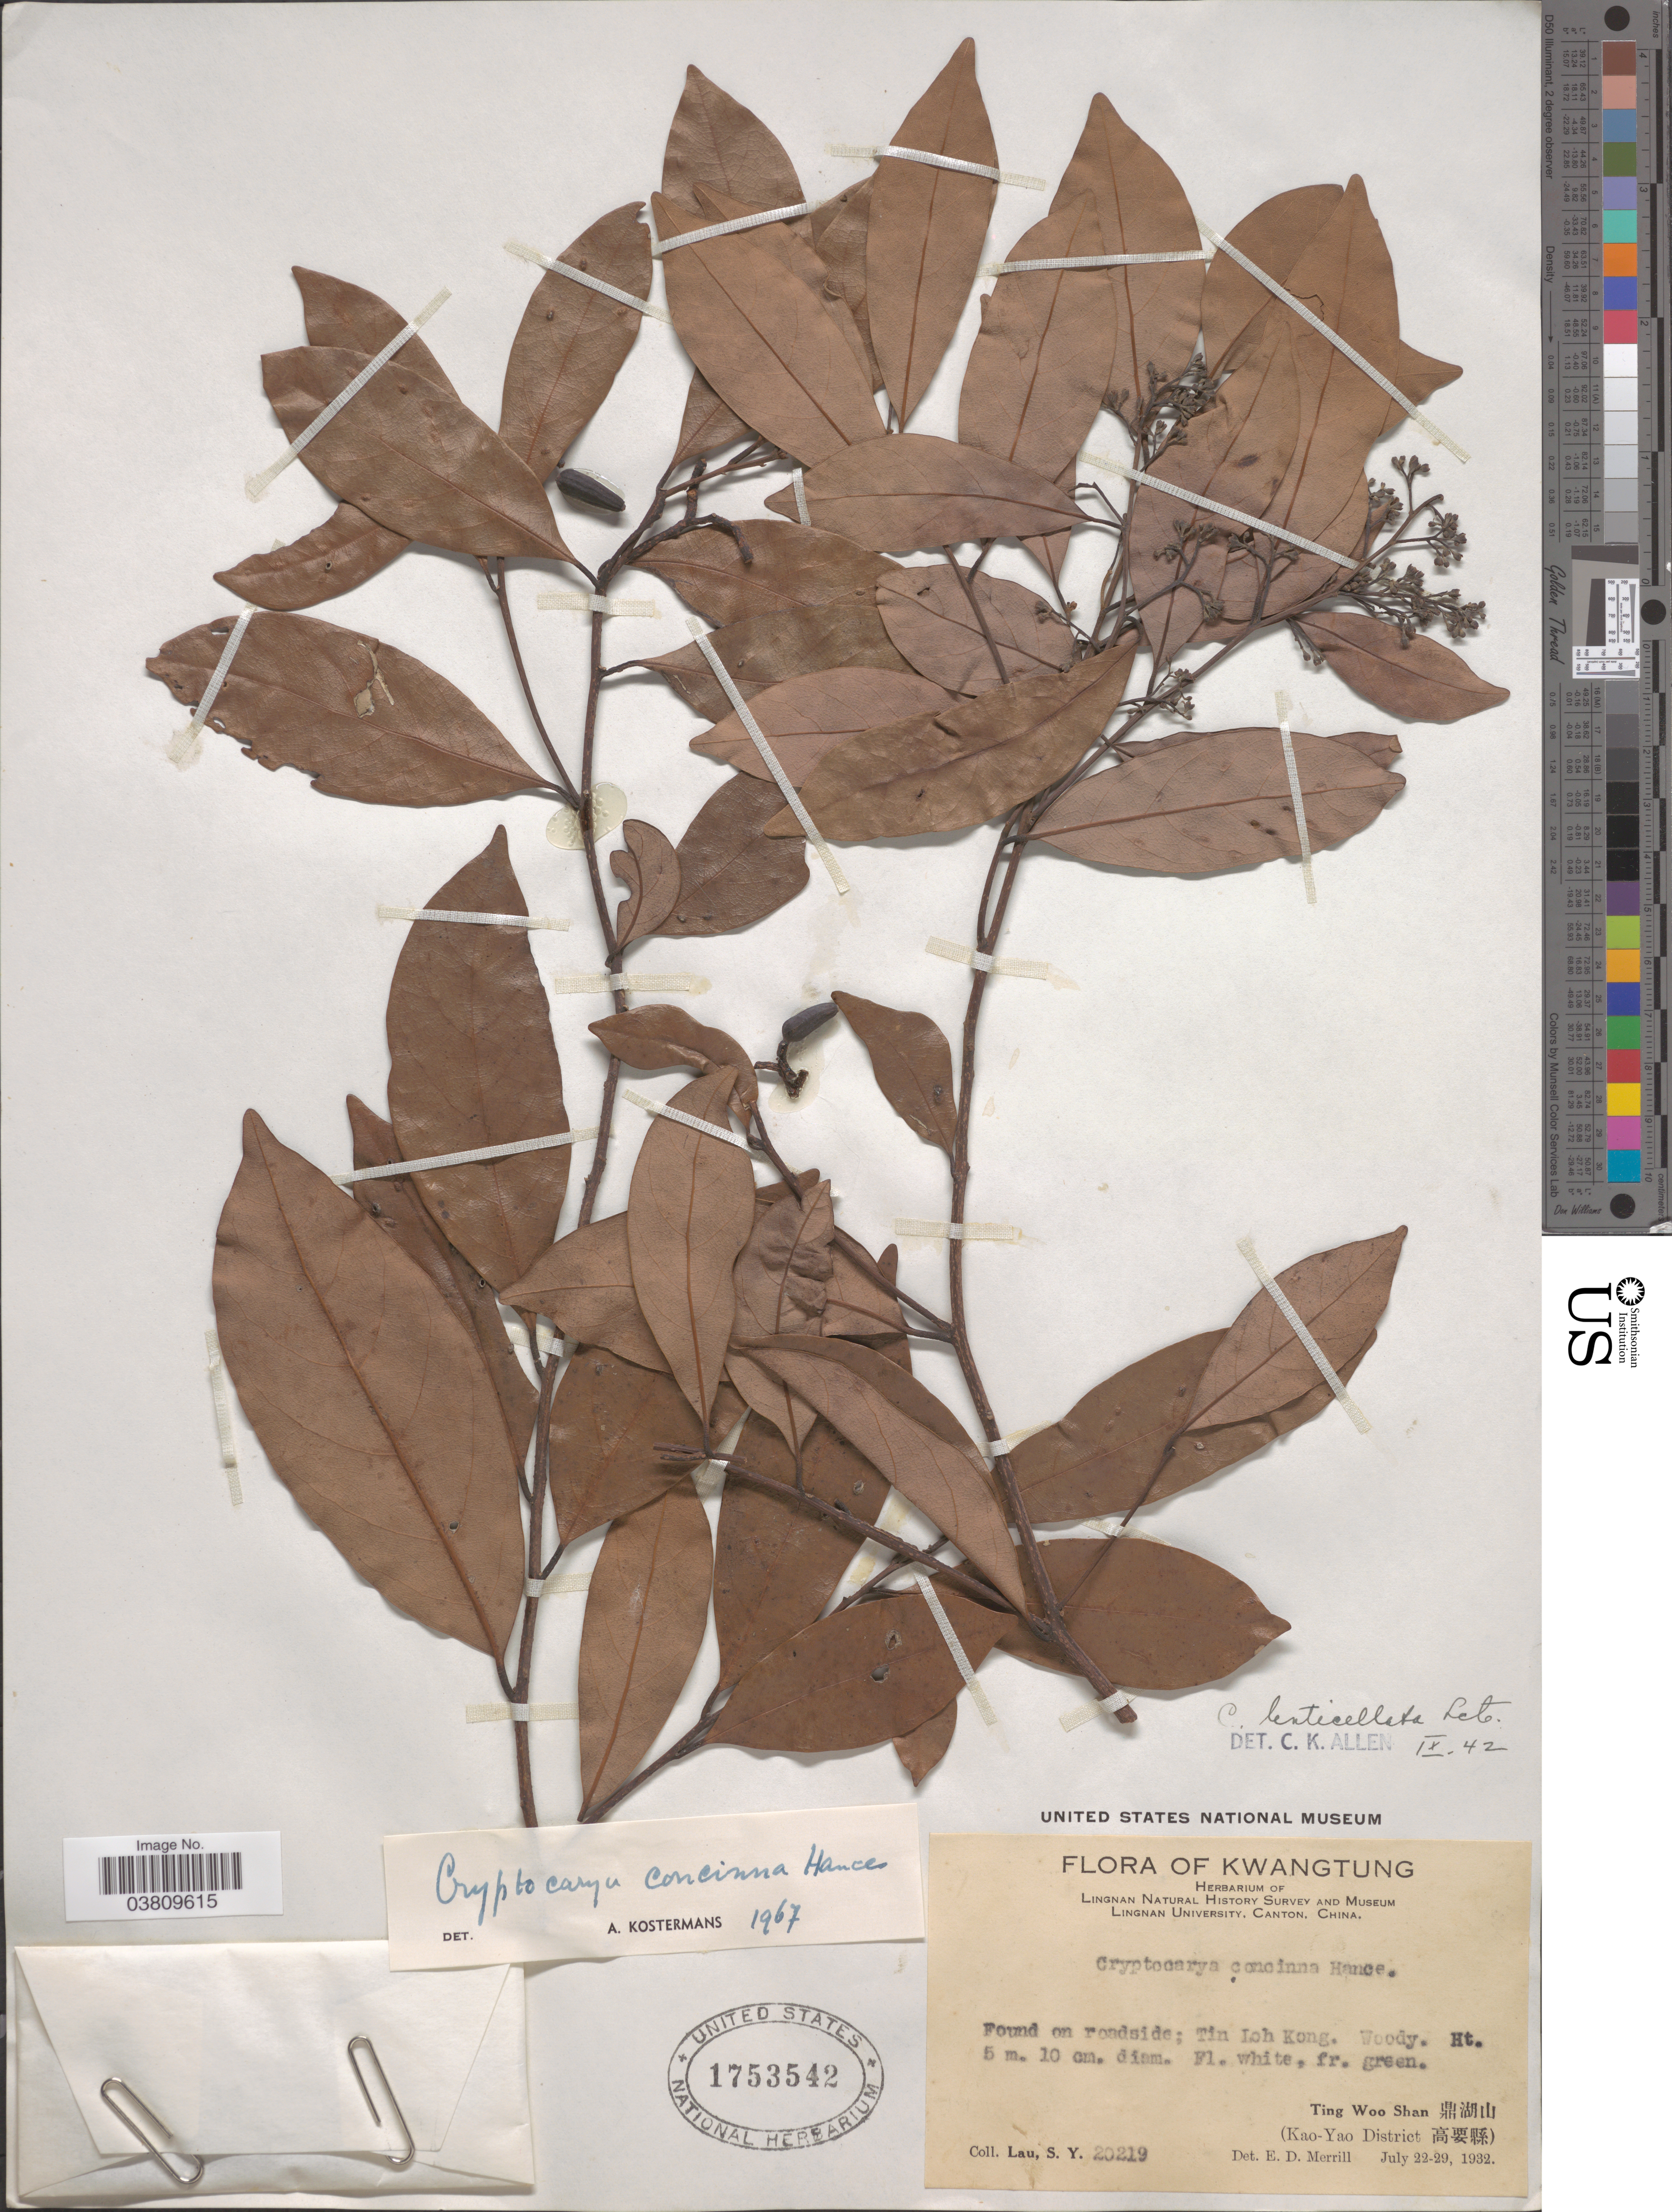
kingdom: Plantae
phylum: Tracheophyta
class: Magnoliopsida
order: Laurales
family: Lauraceae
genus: Cryptocarya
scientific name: Cryptocarya concinna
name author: Hance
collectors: S. Y. Lau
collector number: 20219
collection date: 1932-07-22/1932-07-29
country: China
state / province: Guangdong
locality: Kwangtung. On roadside. Ting Woo Shan X. (Kao-Yao District X).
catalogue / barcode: US 1753542